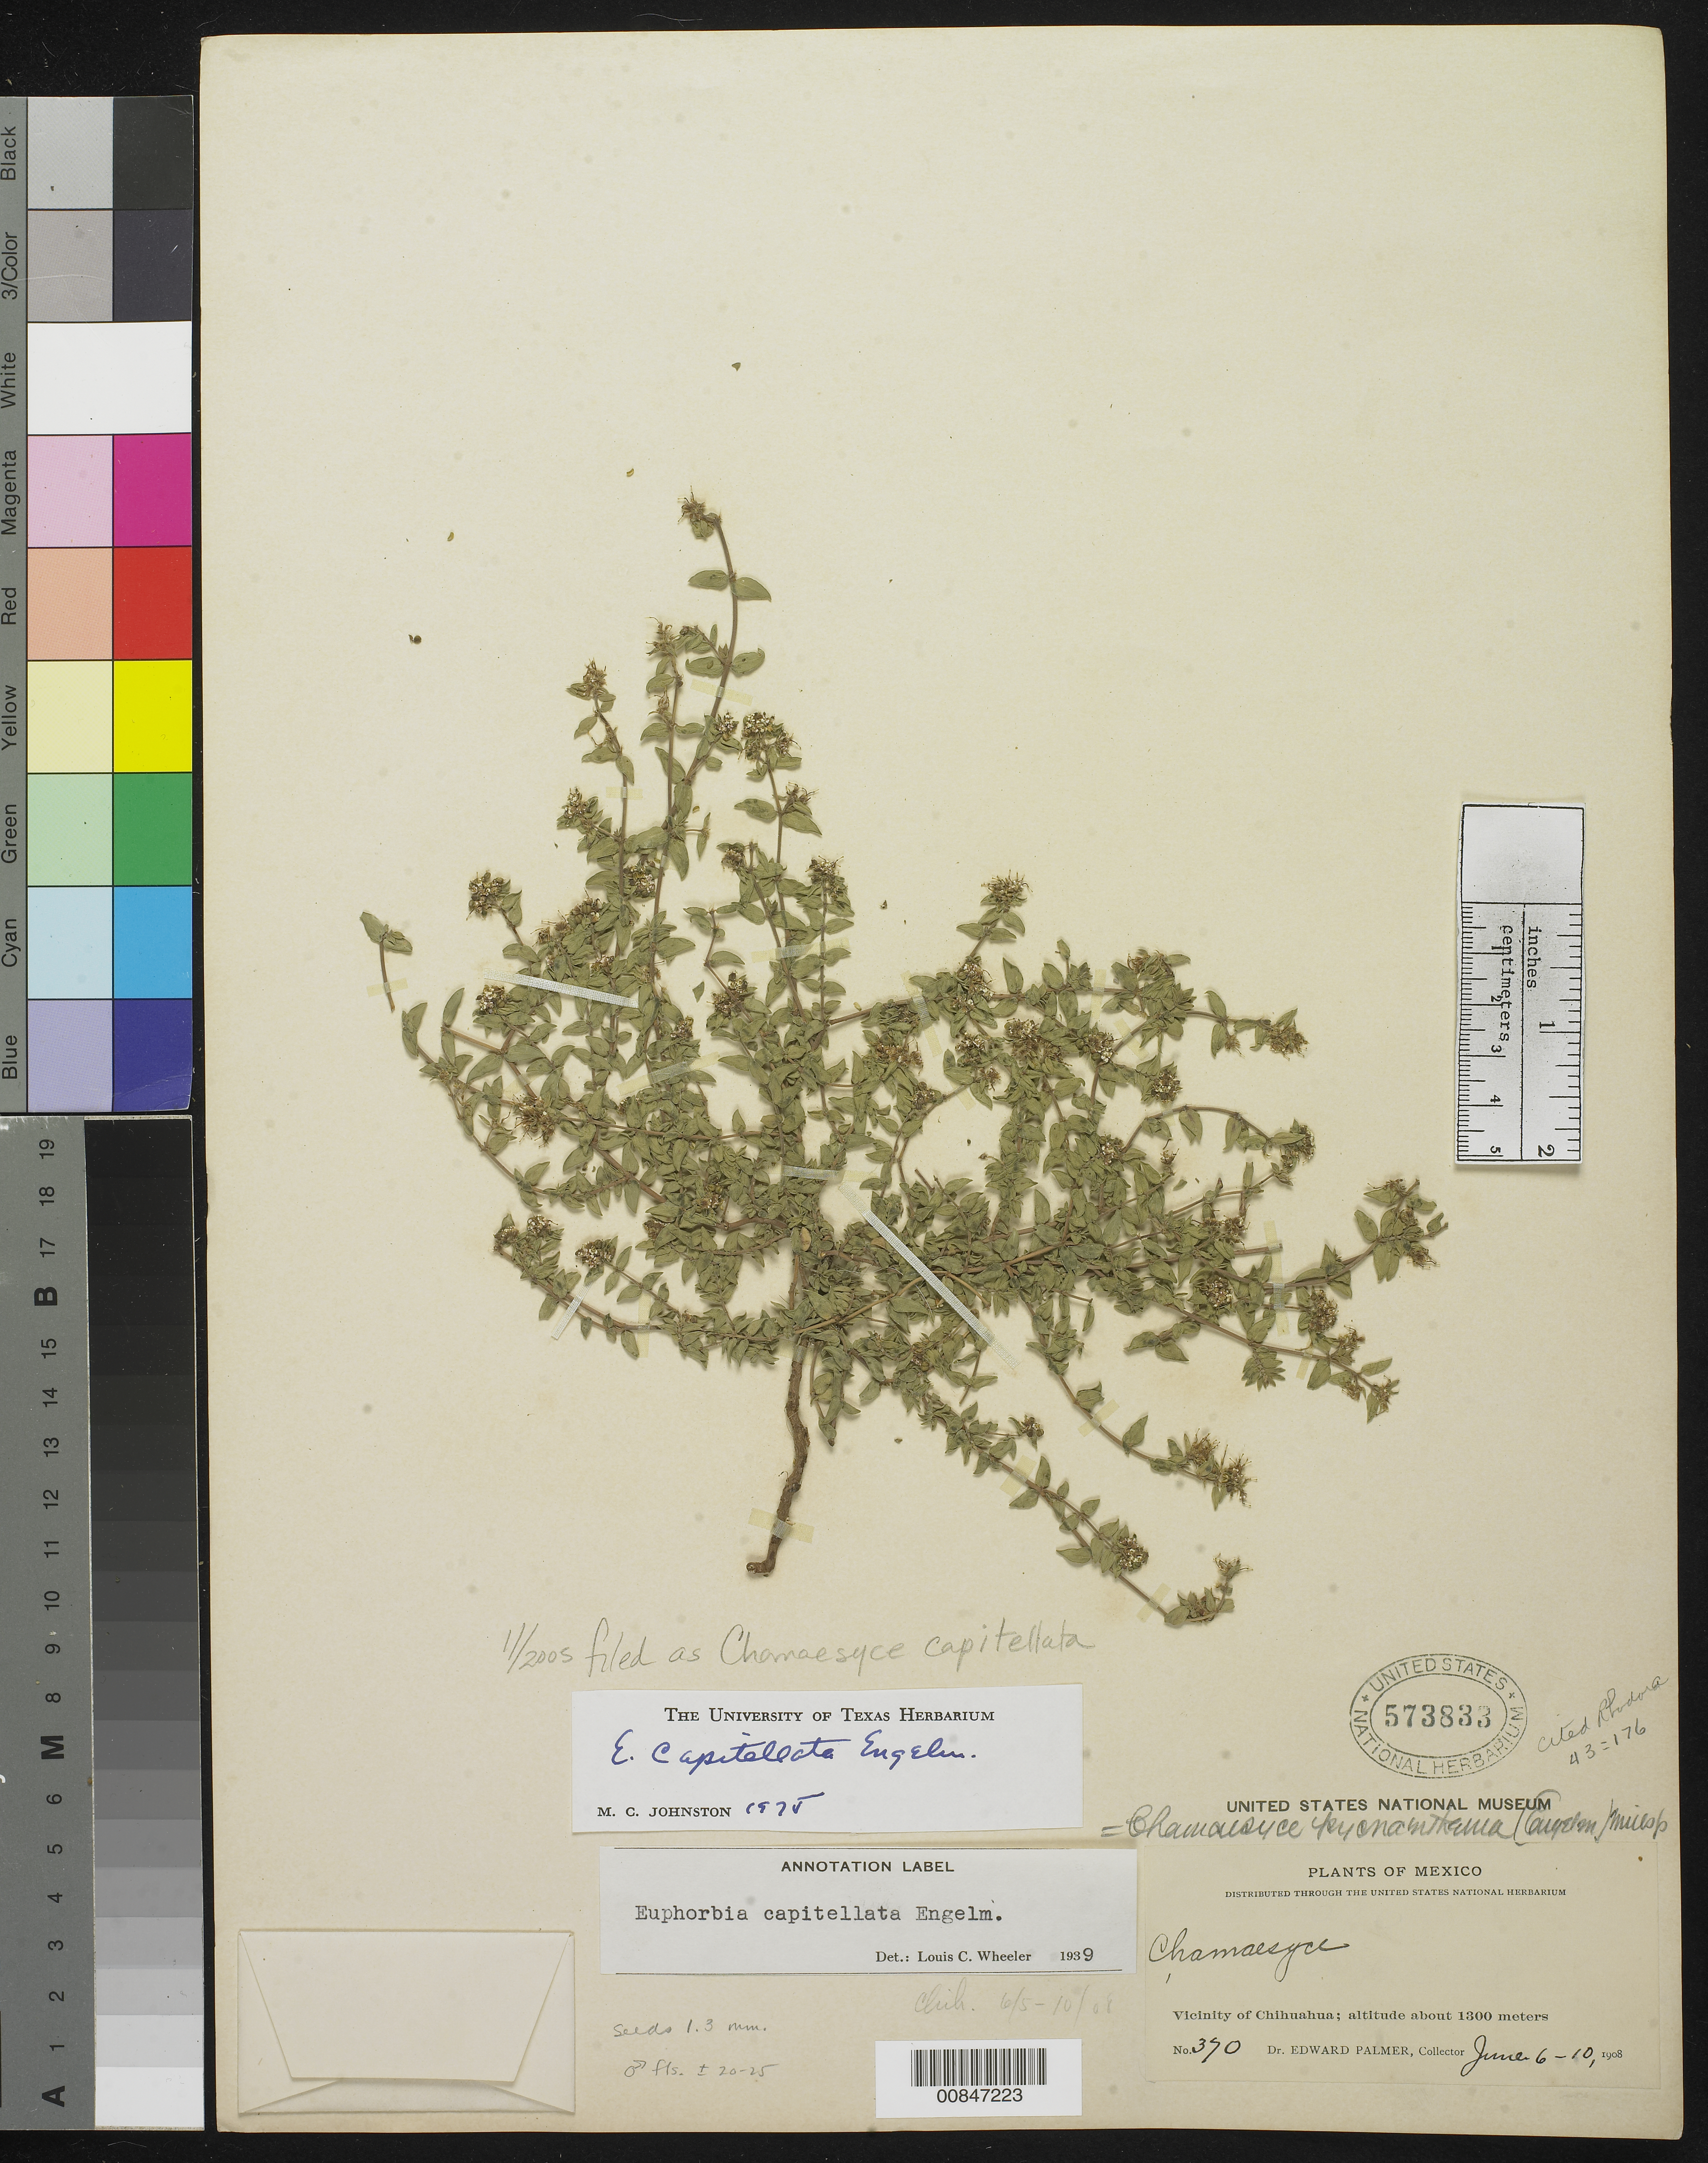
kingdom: Plantae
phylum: Tracheophyta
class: Magnoliopsida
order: Malpighiales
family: Euphorbiaceae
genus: Euphorbia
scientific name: Euphorbia capitellata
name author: Engelm. in Emory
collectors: E. Palmer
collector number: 370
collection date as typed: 06 Jun 1908 to 10 Jun 1908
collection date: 1908-06-06/1908-06-10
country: Mexico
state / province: Chihuahua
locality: Vicinity of Chihuahua.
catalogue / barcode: US 573833